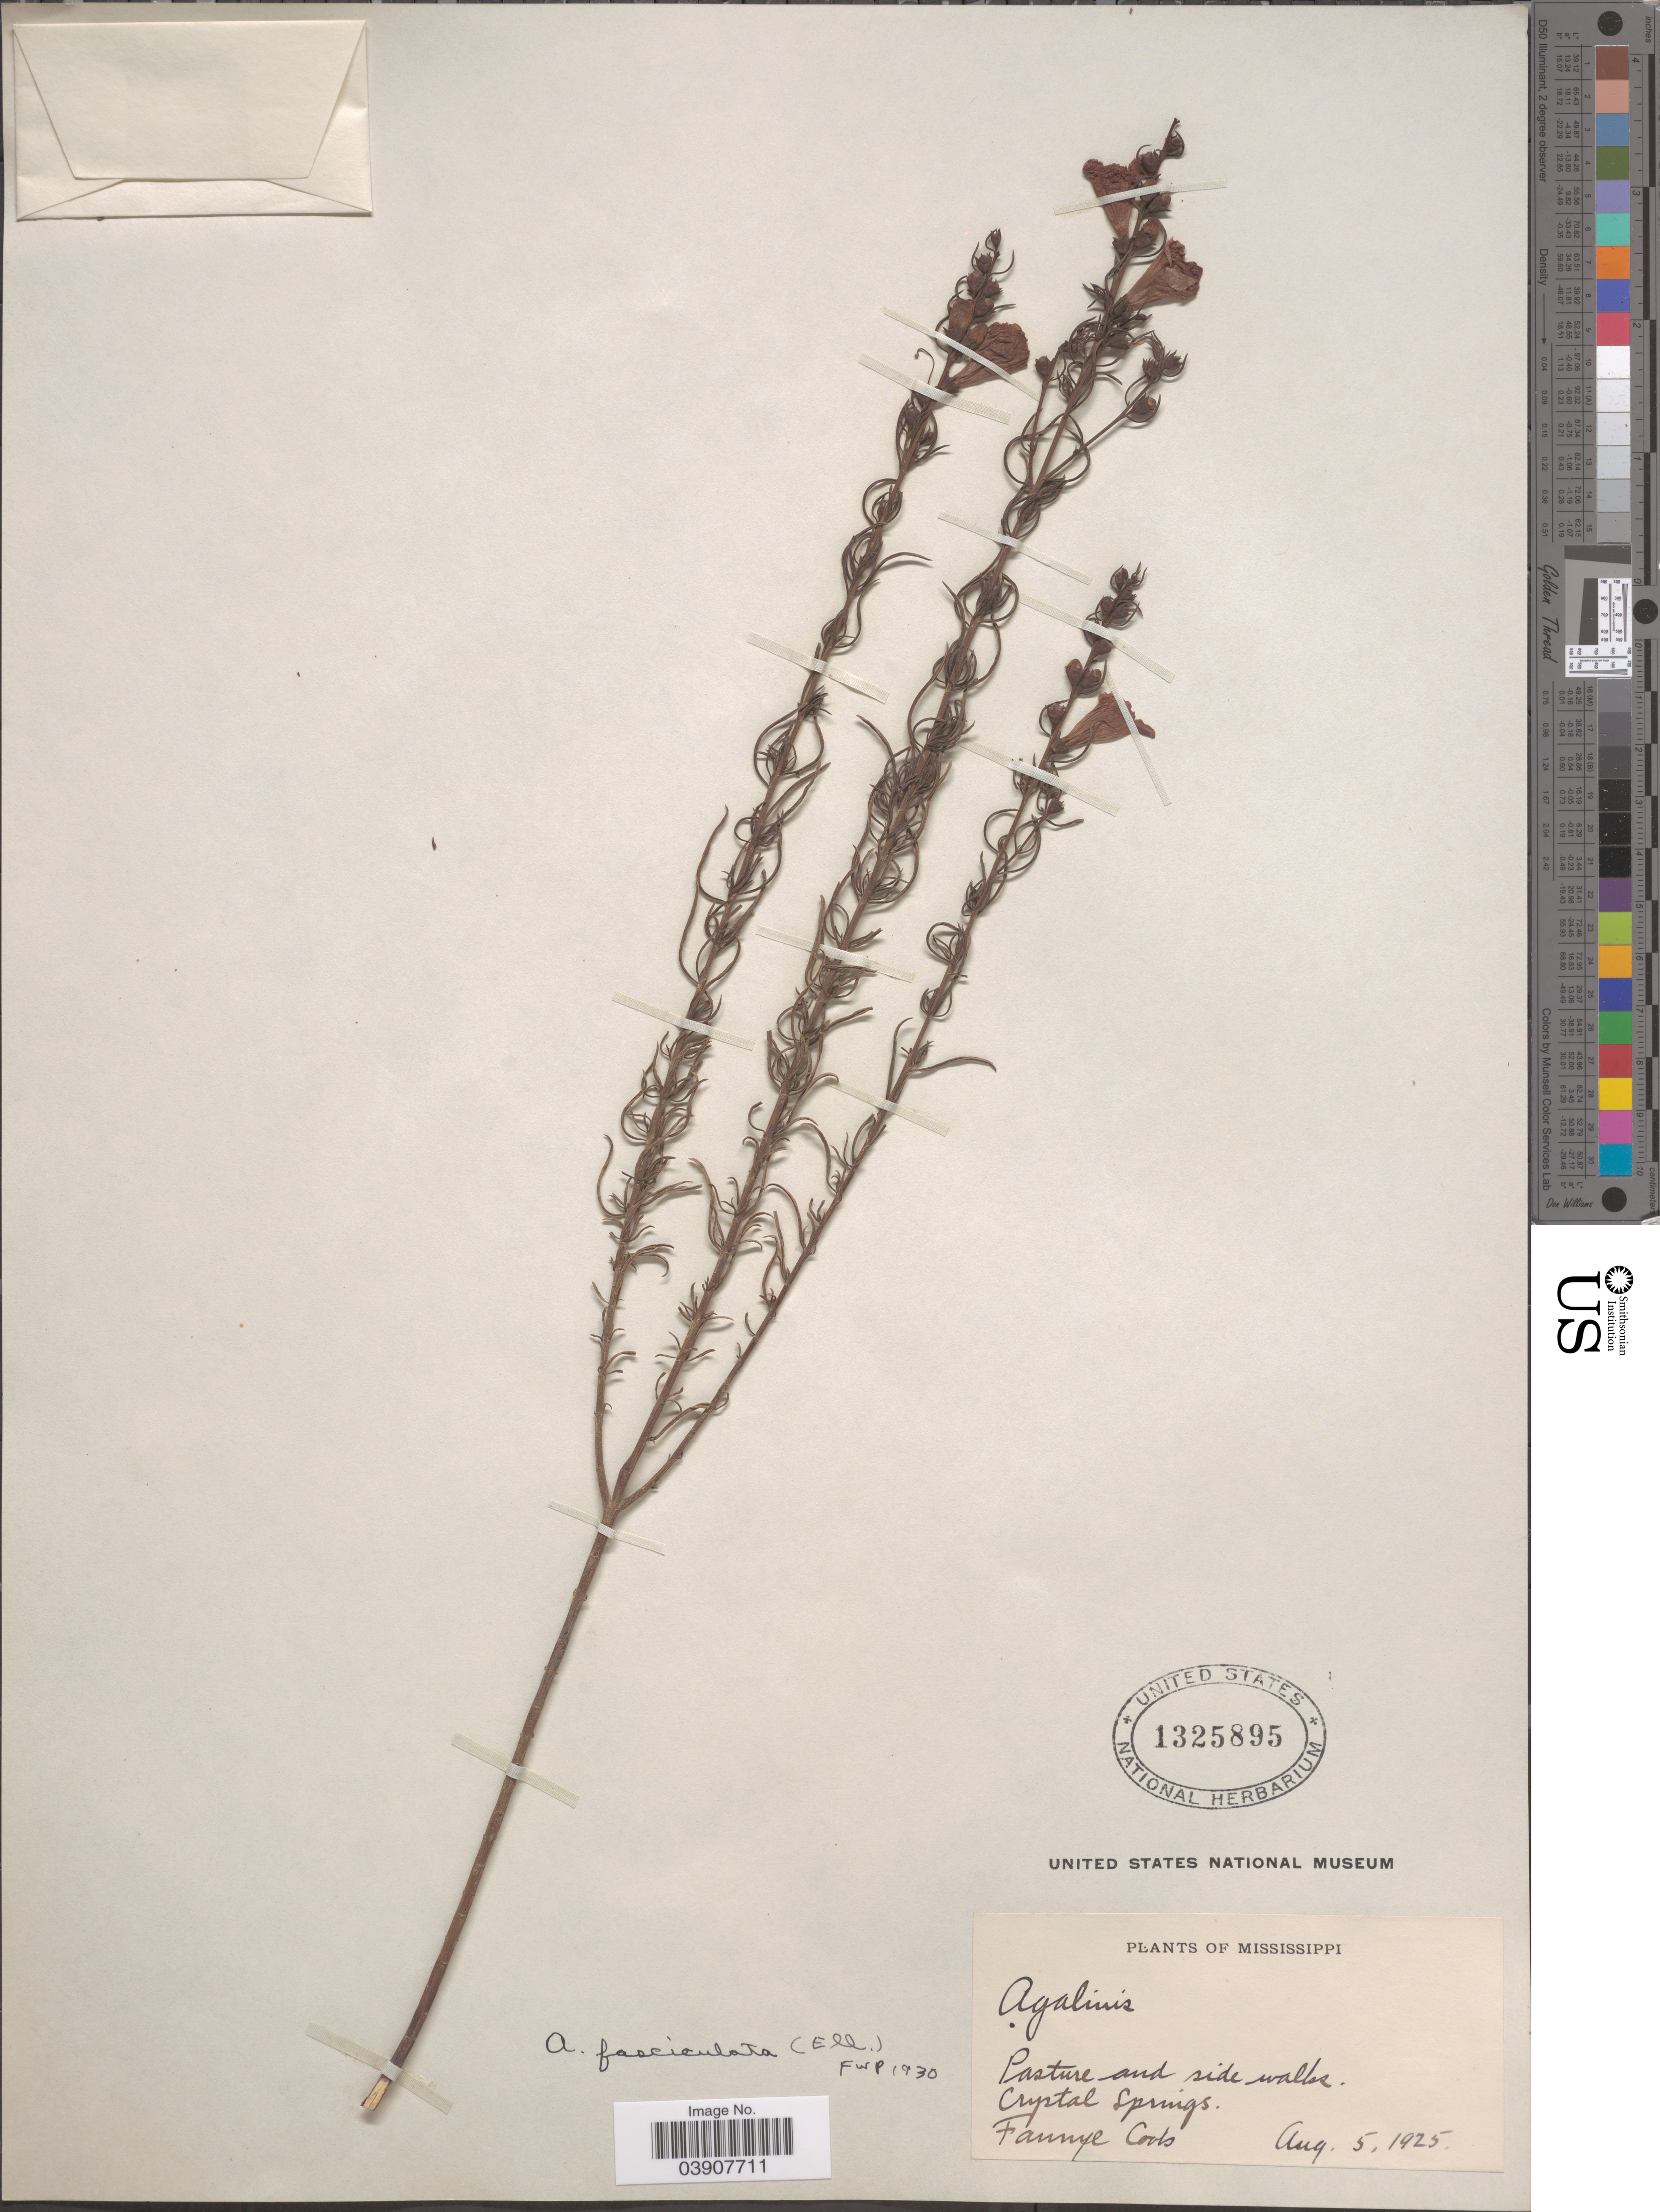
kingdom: Plantae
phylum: Tracheophyta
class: Magnoliopsida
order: Lamiales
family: Orobanchaceae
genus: Agalinis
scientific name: Agalinis fasciculata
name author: (Elliott) Raf.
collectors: F. A. Cook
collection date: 1925-08-05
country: United States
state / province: Mississippi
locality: Crystal Springs.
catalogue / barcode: US 1325895